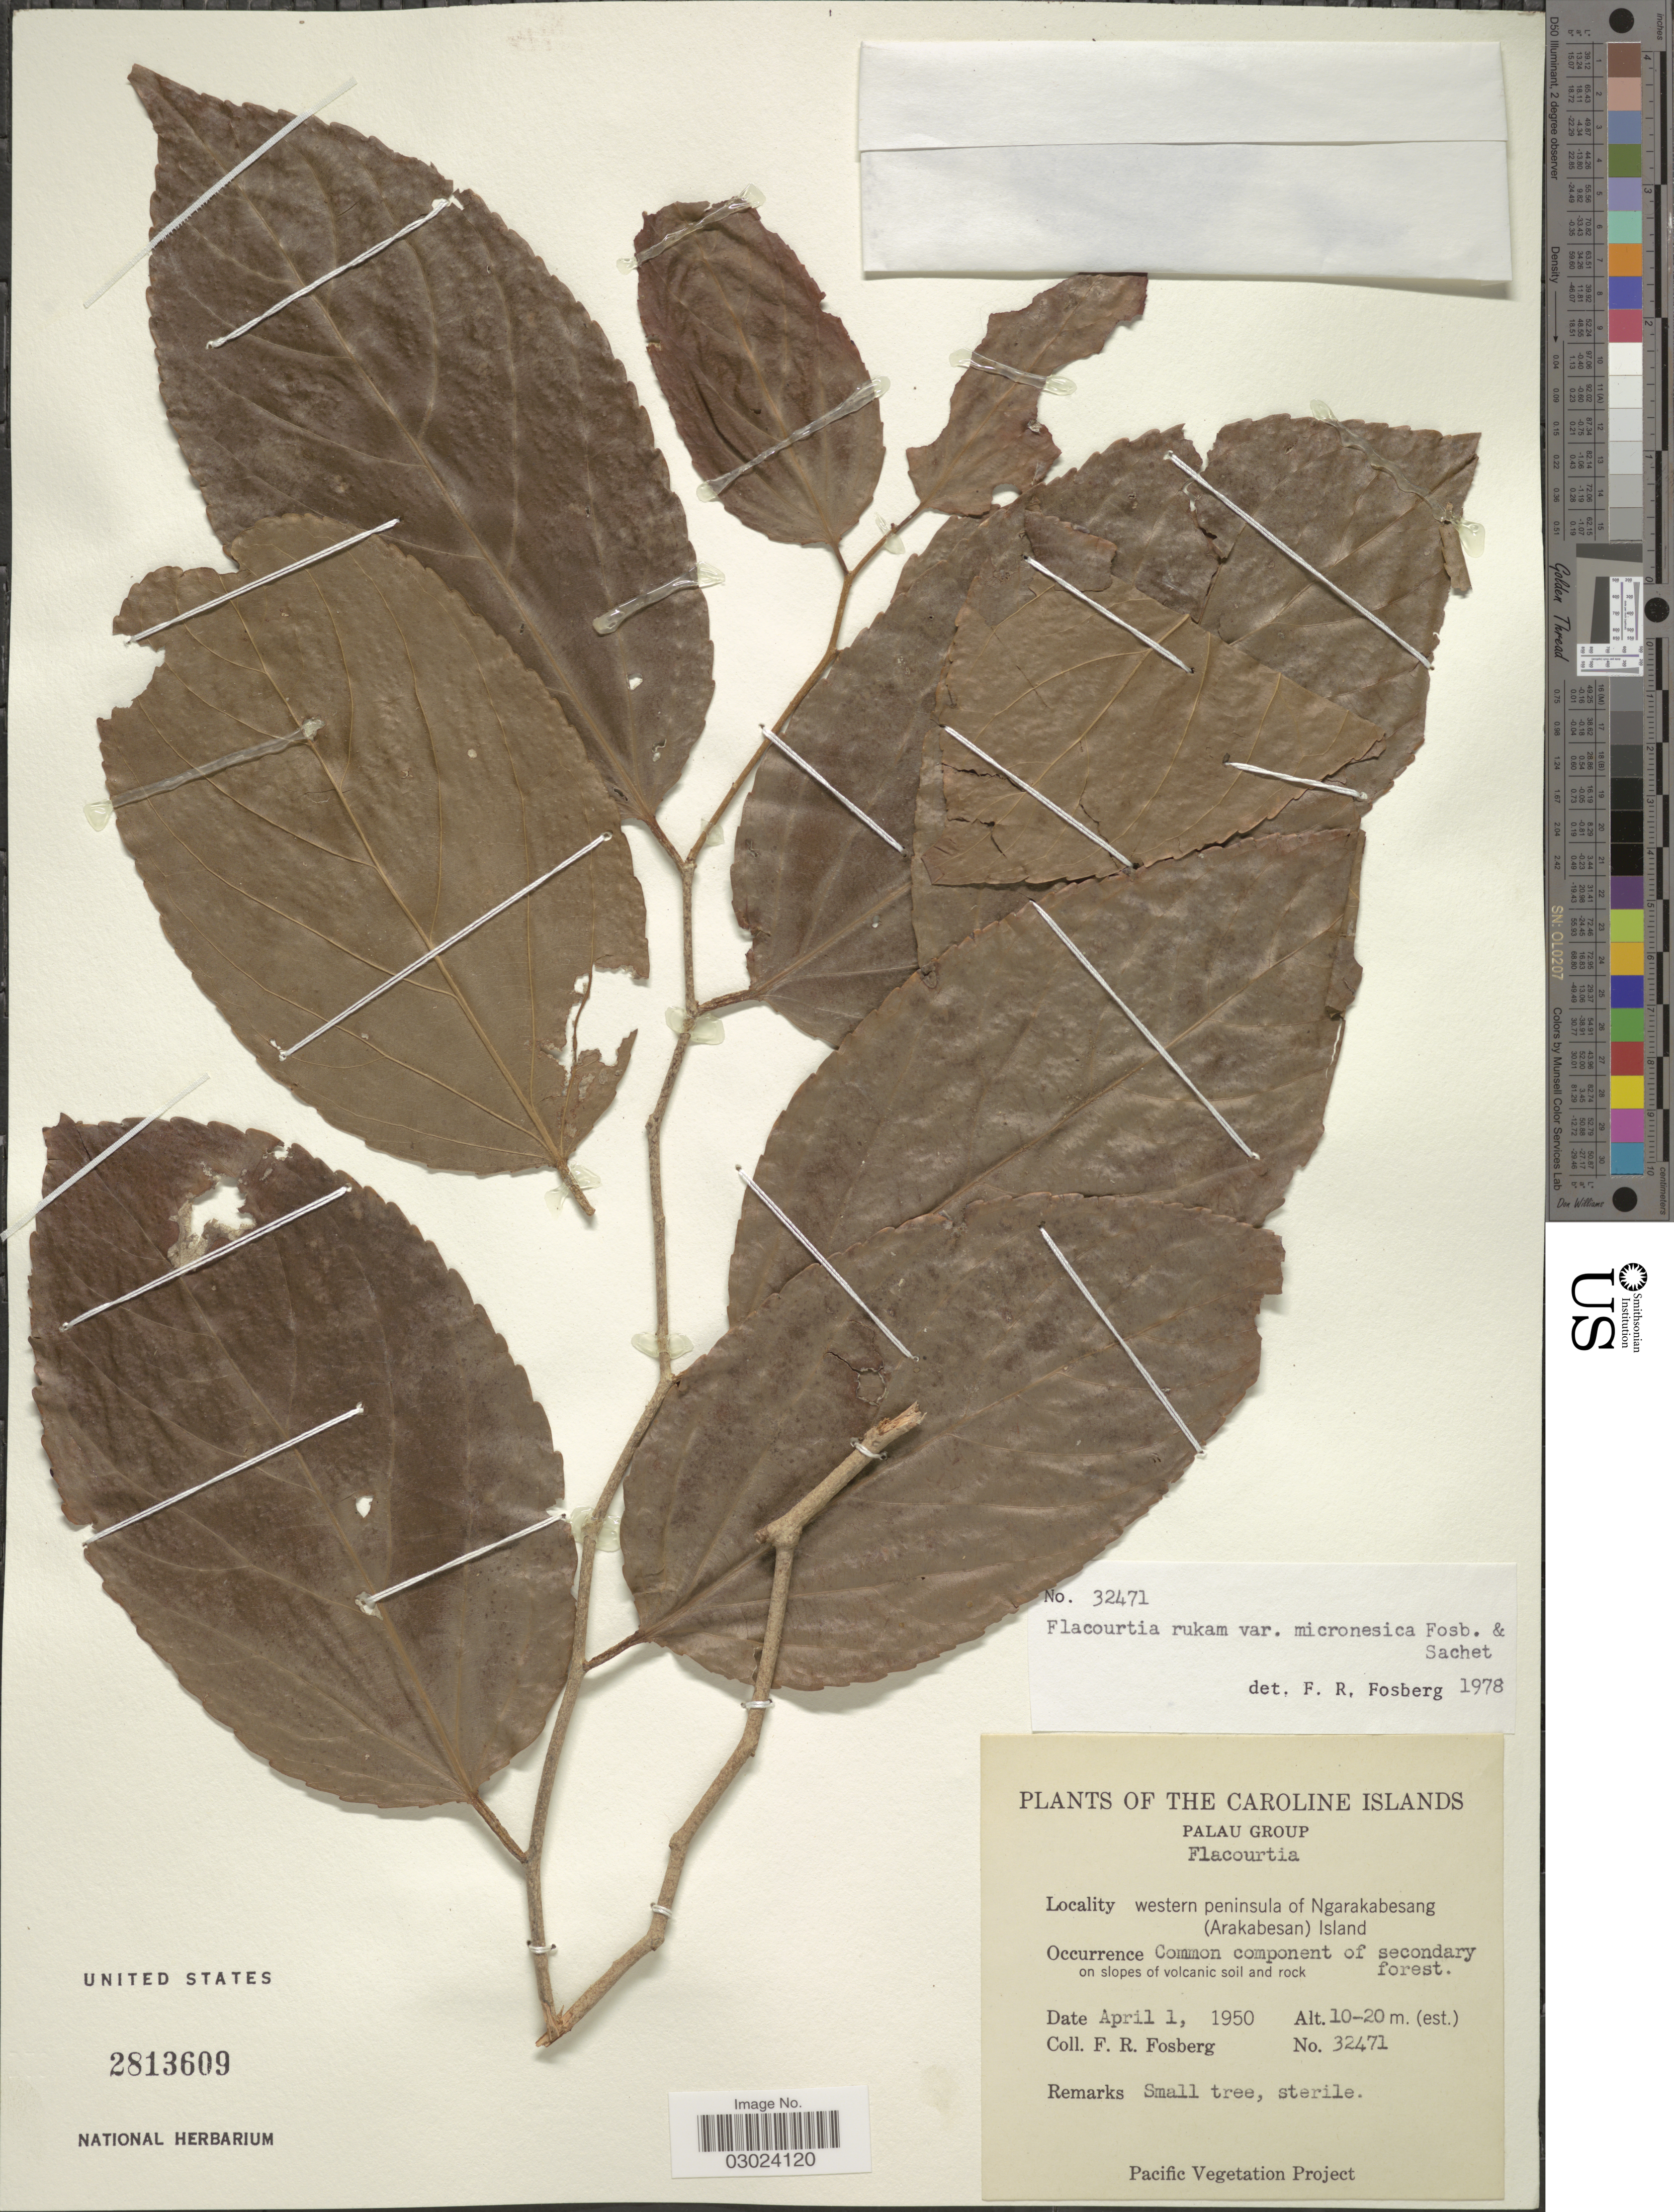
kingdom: Plantae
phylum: Tracheophyta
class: Magnoliopsida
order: Malpighiales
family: Salicaceae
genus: Flacourtia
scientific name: Flacourtia rukam var. micronesica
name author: Fosberg & Sachet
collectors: F. R. Fosberg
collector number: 32471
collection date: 1950-04-01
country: Palau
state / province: Koror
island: Ngerekebesang [Arakabesan]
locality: The Caroline Islands. Palau Group. Western peninsula of Ngarakabesang (Arakabesan) Island.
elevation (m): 10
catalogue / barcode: US 2813609